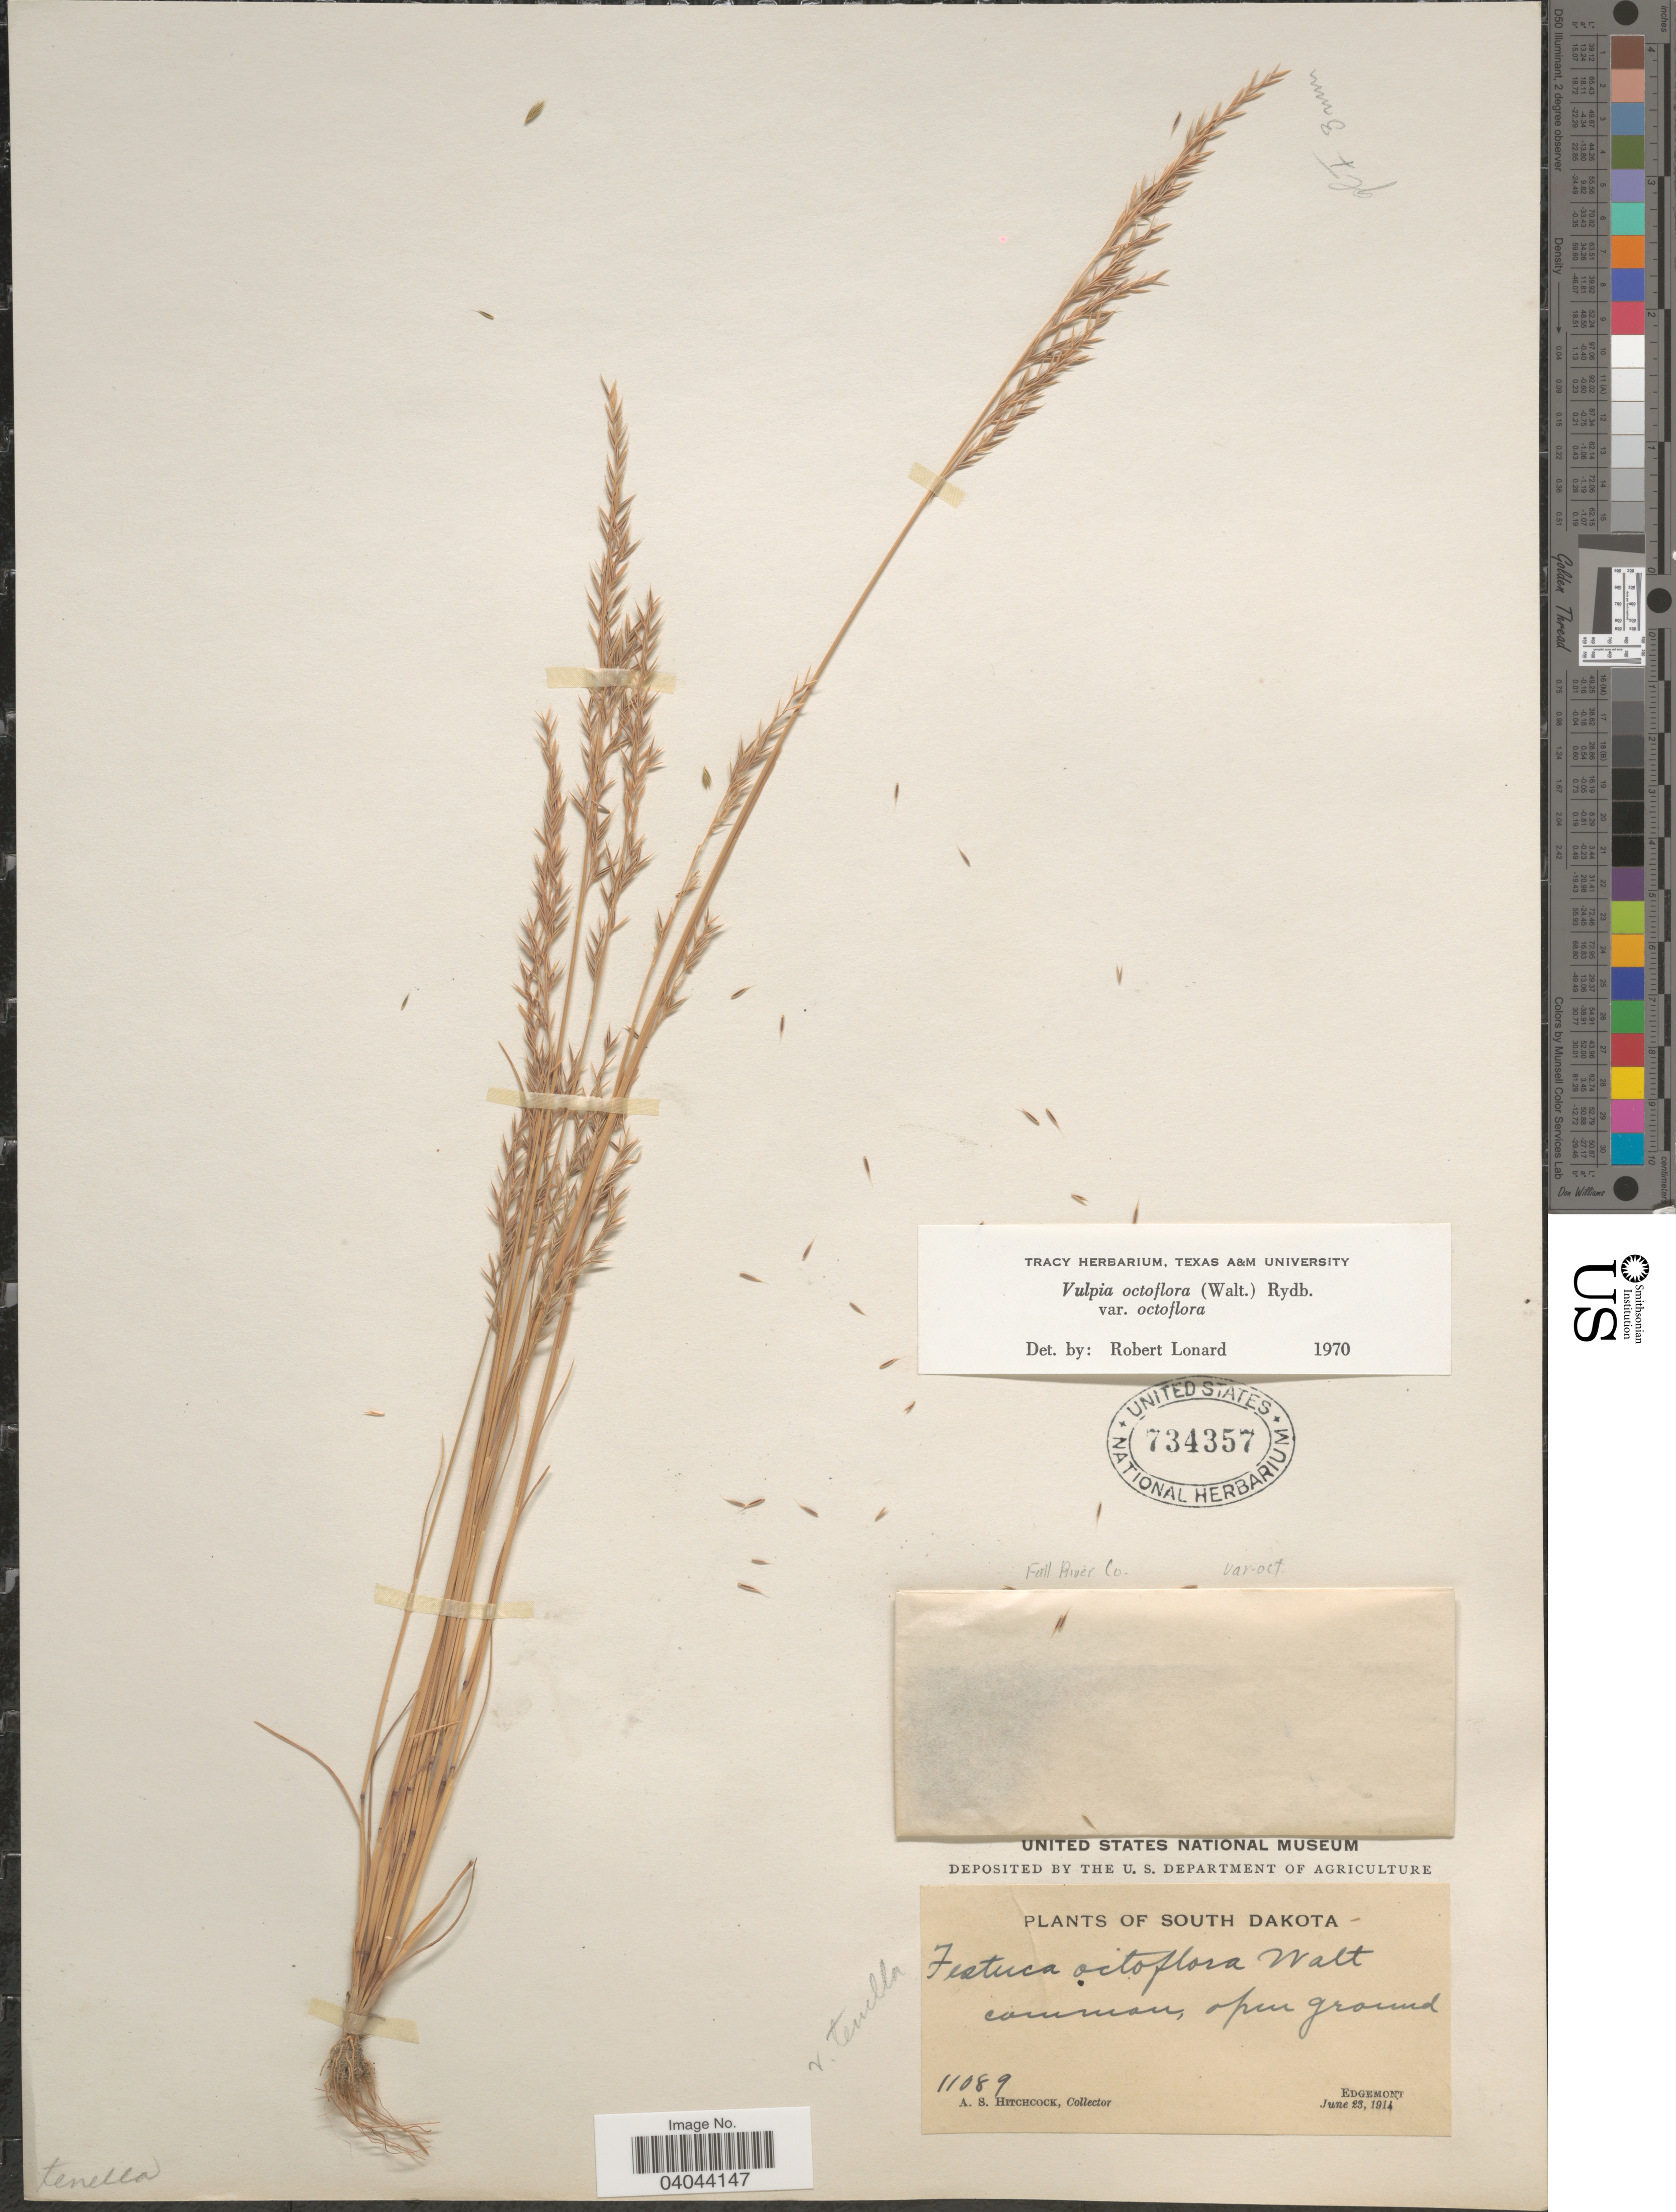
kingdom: Plantae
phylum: Tracheophyta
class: Liliopsida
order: Poales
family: Poaceae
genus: Festuca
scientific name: Festuca octoflora var. octoflora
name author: Walter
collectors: A. S. Hitchcock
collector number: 11089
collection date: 1914-06-23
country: United States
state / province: South Dakota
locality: Fall River Co. Edgemont.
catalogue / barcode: US 734357